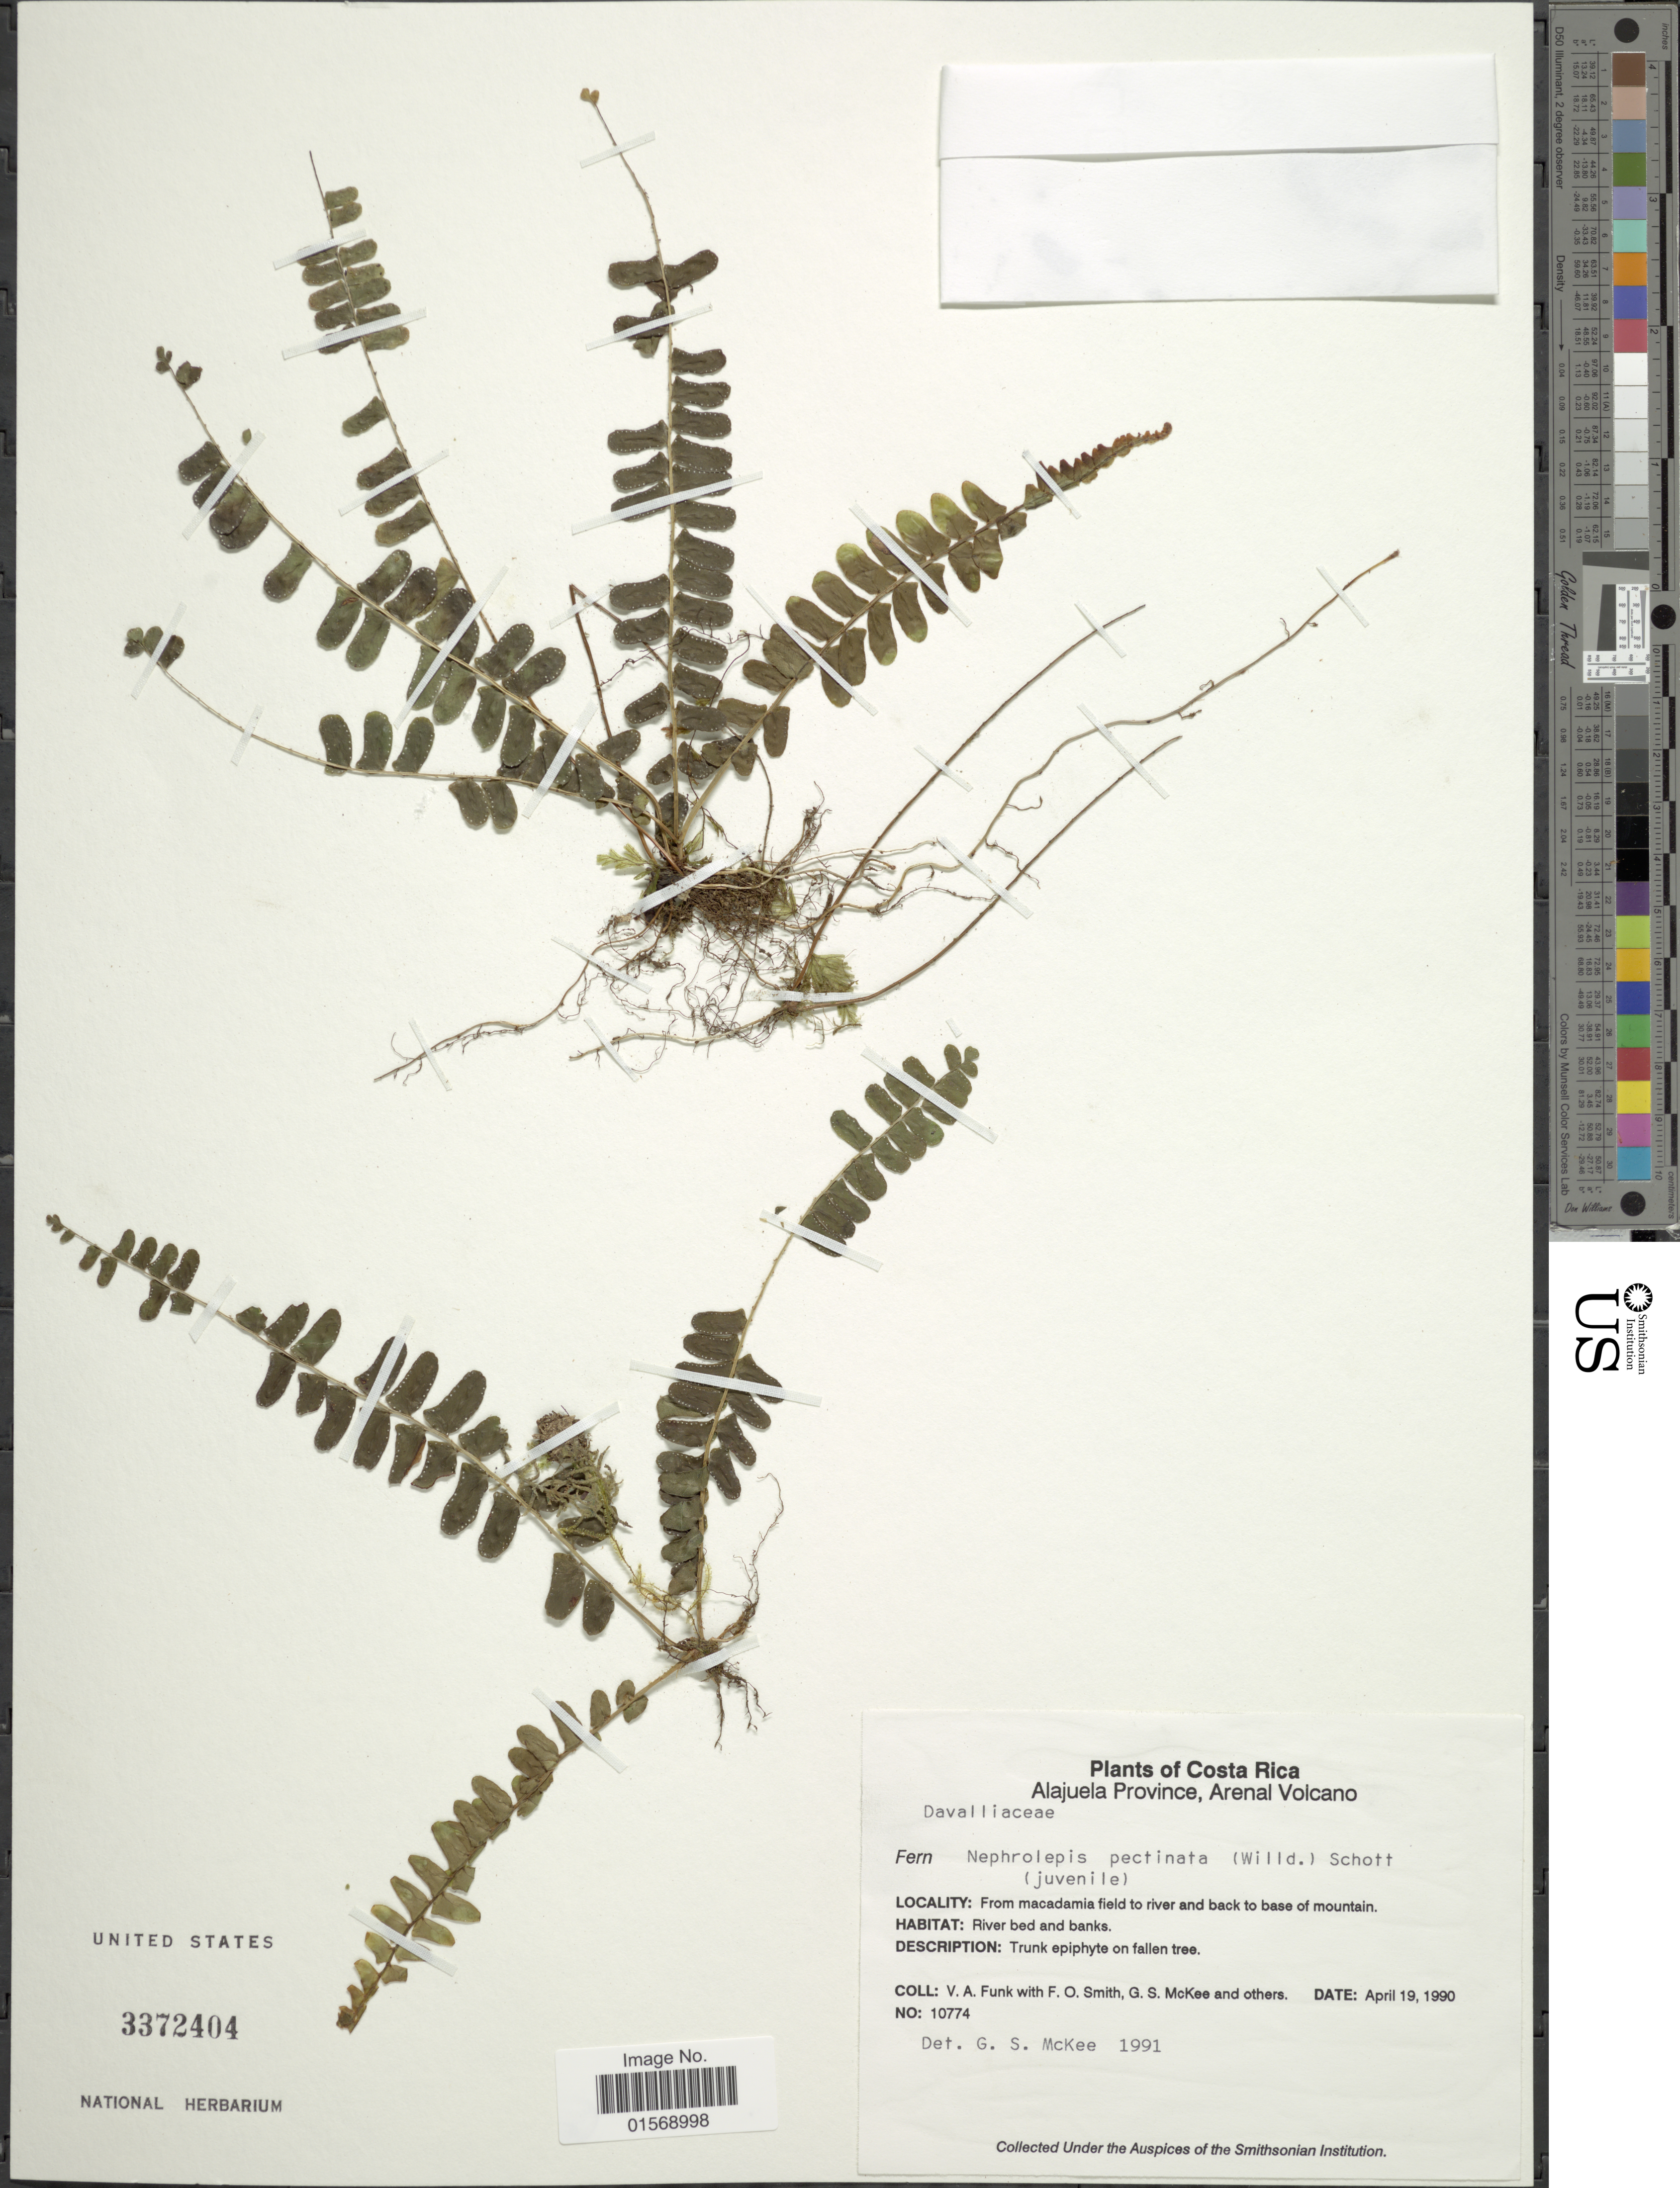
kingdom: Plantae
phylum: Tracheophyta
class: Polypodiopsida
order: Polypodiales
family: Nephrolepidaceae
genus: Nephrolepis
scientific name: Nephrolepis pectinata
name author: (Willd.) Schott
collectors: V. Funk, F. Smith, G. S. McKee & et al.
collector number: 10774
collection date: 1990-04-19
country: Costa Rica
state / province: Alajuela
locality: Costa Rica.Alajuela Province , Arenal Volcano, From macadania field to river and back to base of mountain.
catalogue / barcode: US 3372404